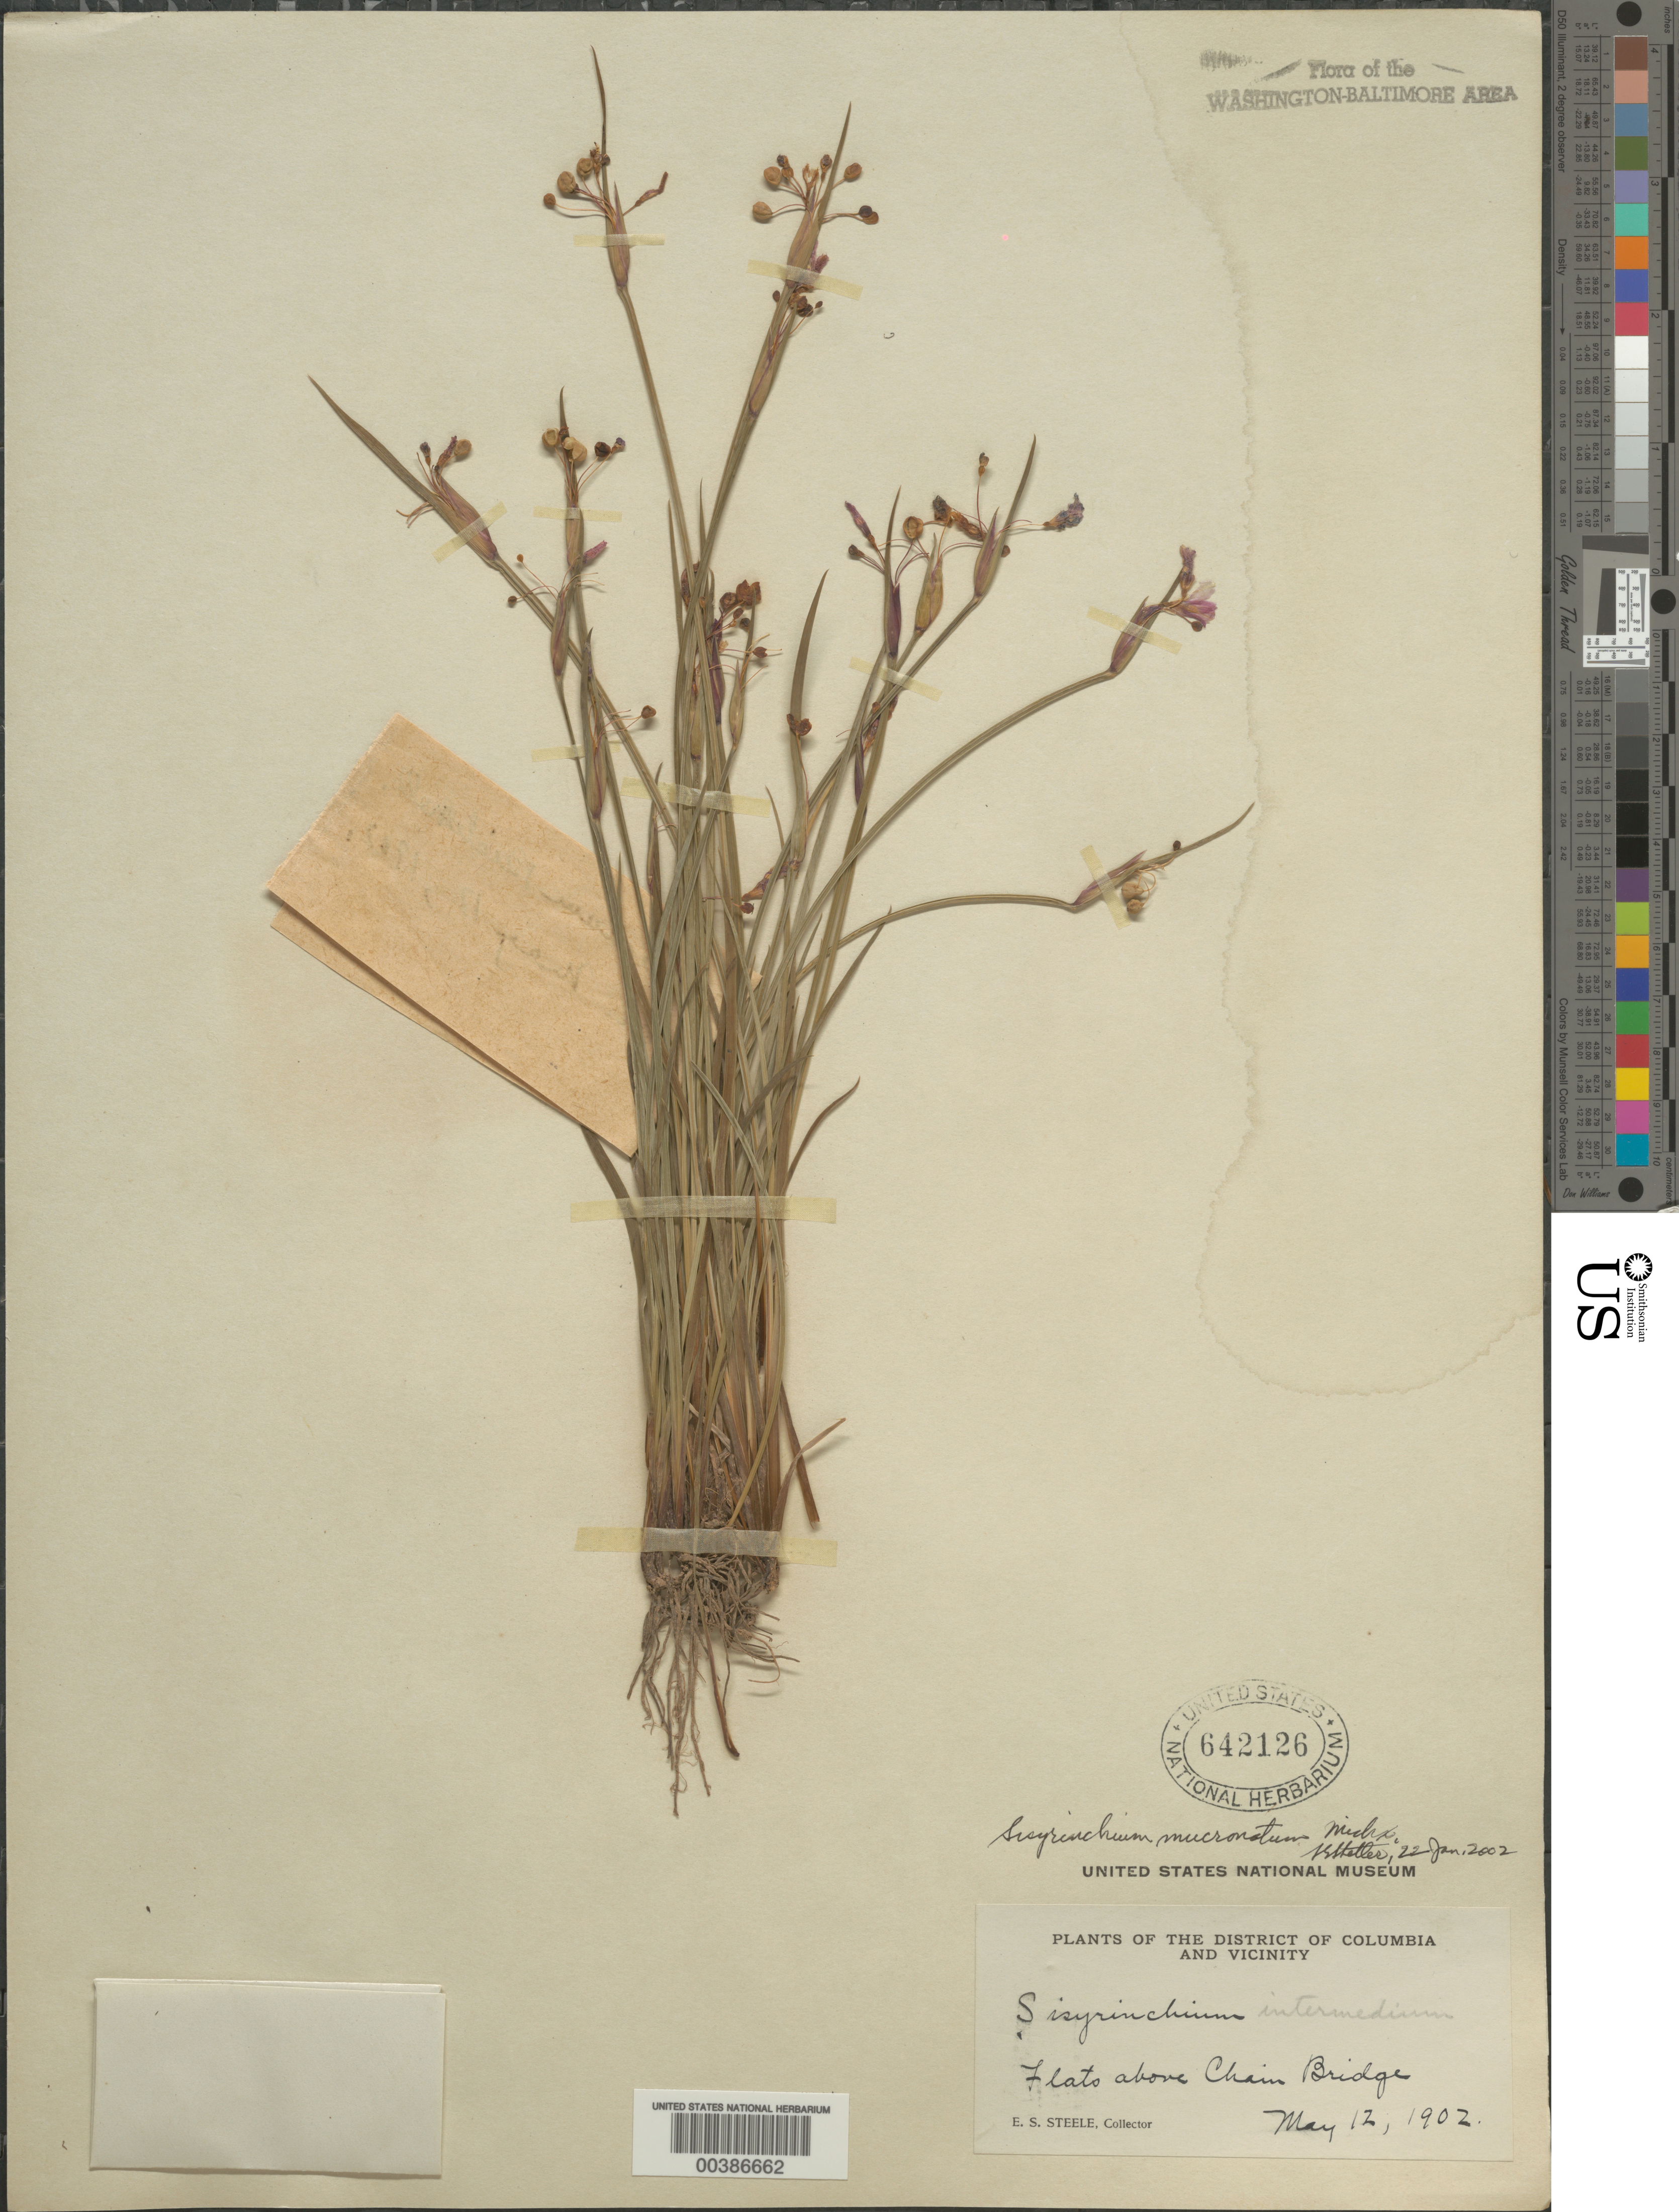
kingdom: Plantae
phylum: Tracheophyta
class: Liliopsida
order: Asparagales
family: Iridaceae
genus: Sisyrinchium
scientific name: Sisyrinchium mucronatum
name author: Michx.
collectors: E. Steele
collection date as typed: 12 May 1902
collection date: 1902-05-12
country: United States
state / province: District of Columbia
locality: Above Chain Bridge C. and O. Canal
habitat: Flats of river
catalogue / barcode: US 642126